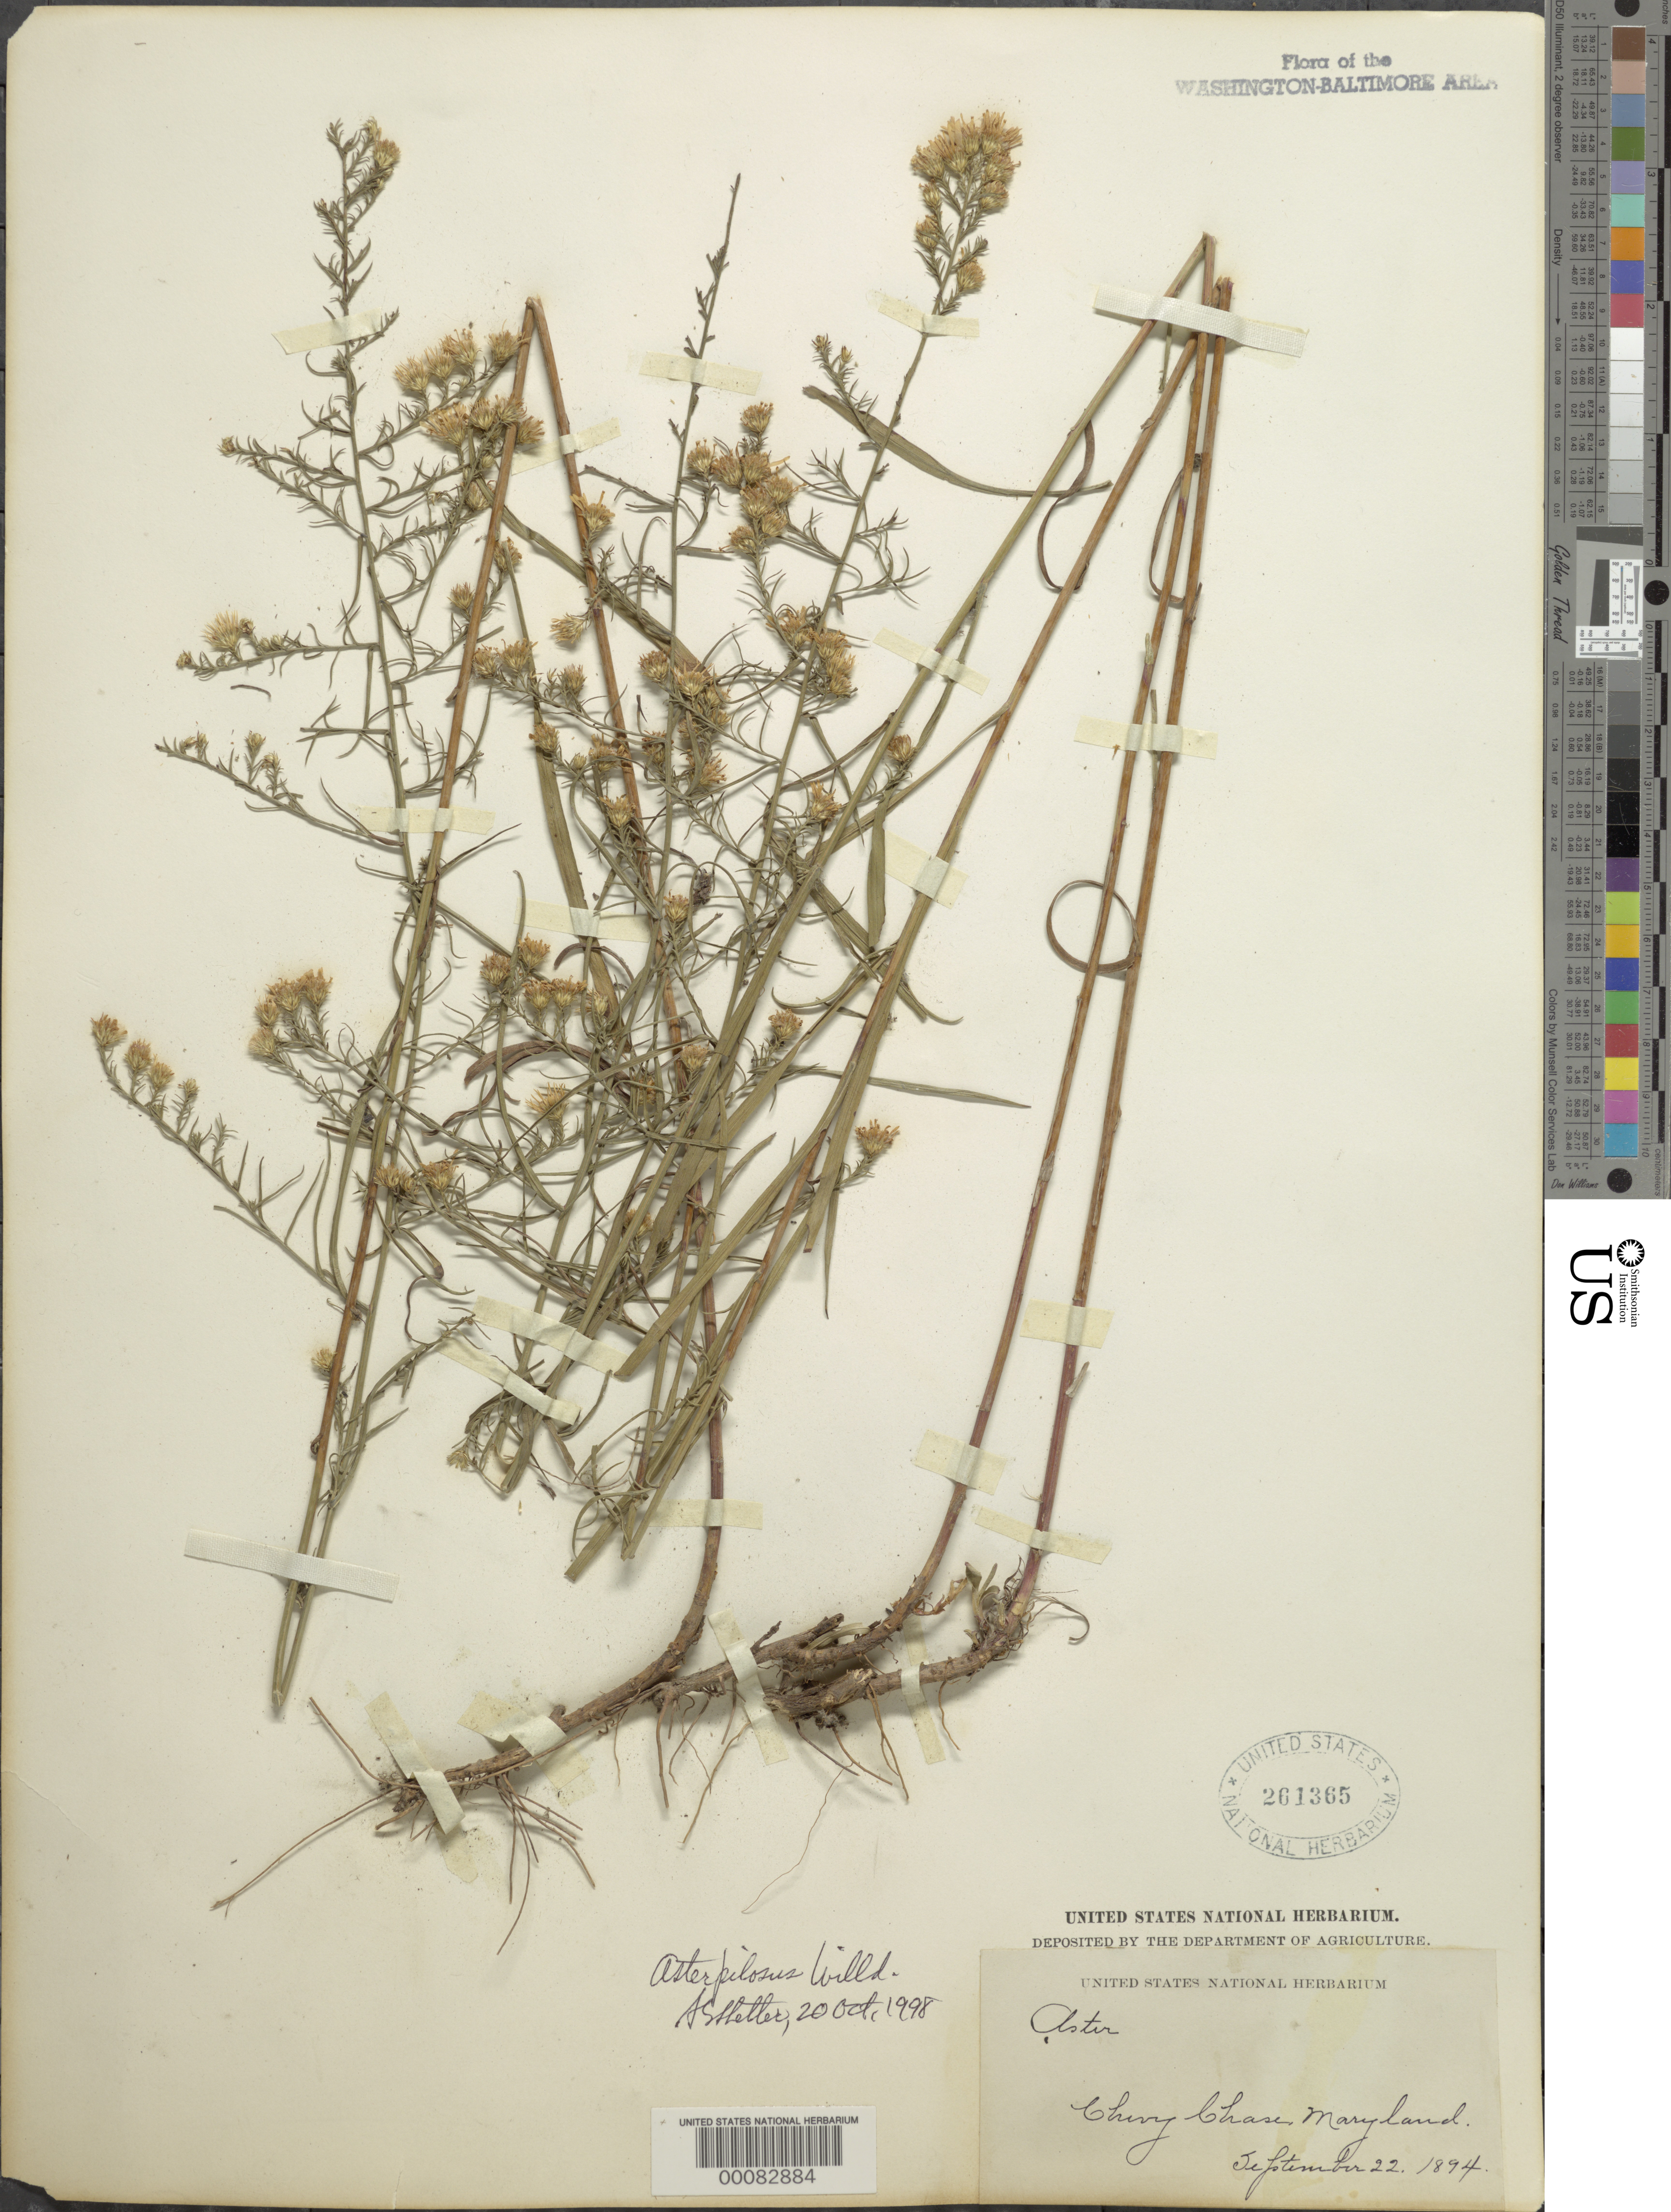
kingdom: Plantae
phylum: Tracheophyta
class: Magnoliopsida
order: Asterales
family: Asteraceae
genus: Symphyotrichum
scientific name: Symphyotrichum pilosum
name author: (Willd.) G.L. Nesom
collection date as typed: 22 Sep 1894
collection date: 1894-09-22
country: United States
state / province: Maryland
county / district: Montgomery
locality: Chevy Chase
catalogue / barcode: US 261365